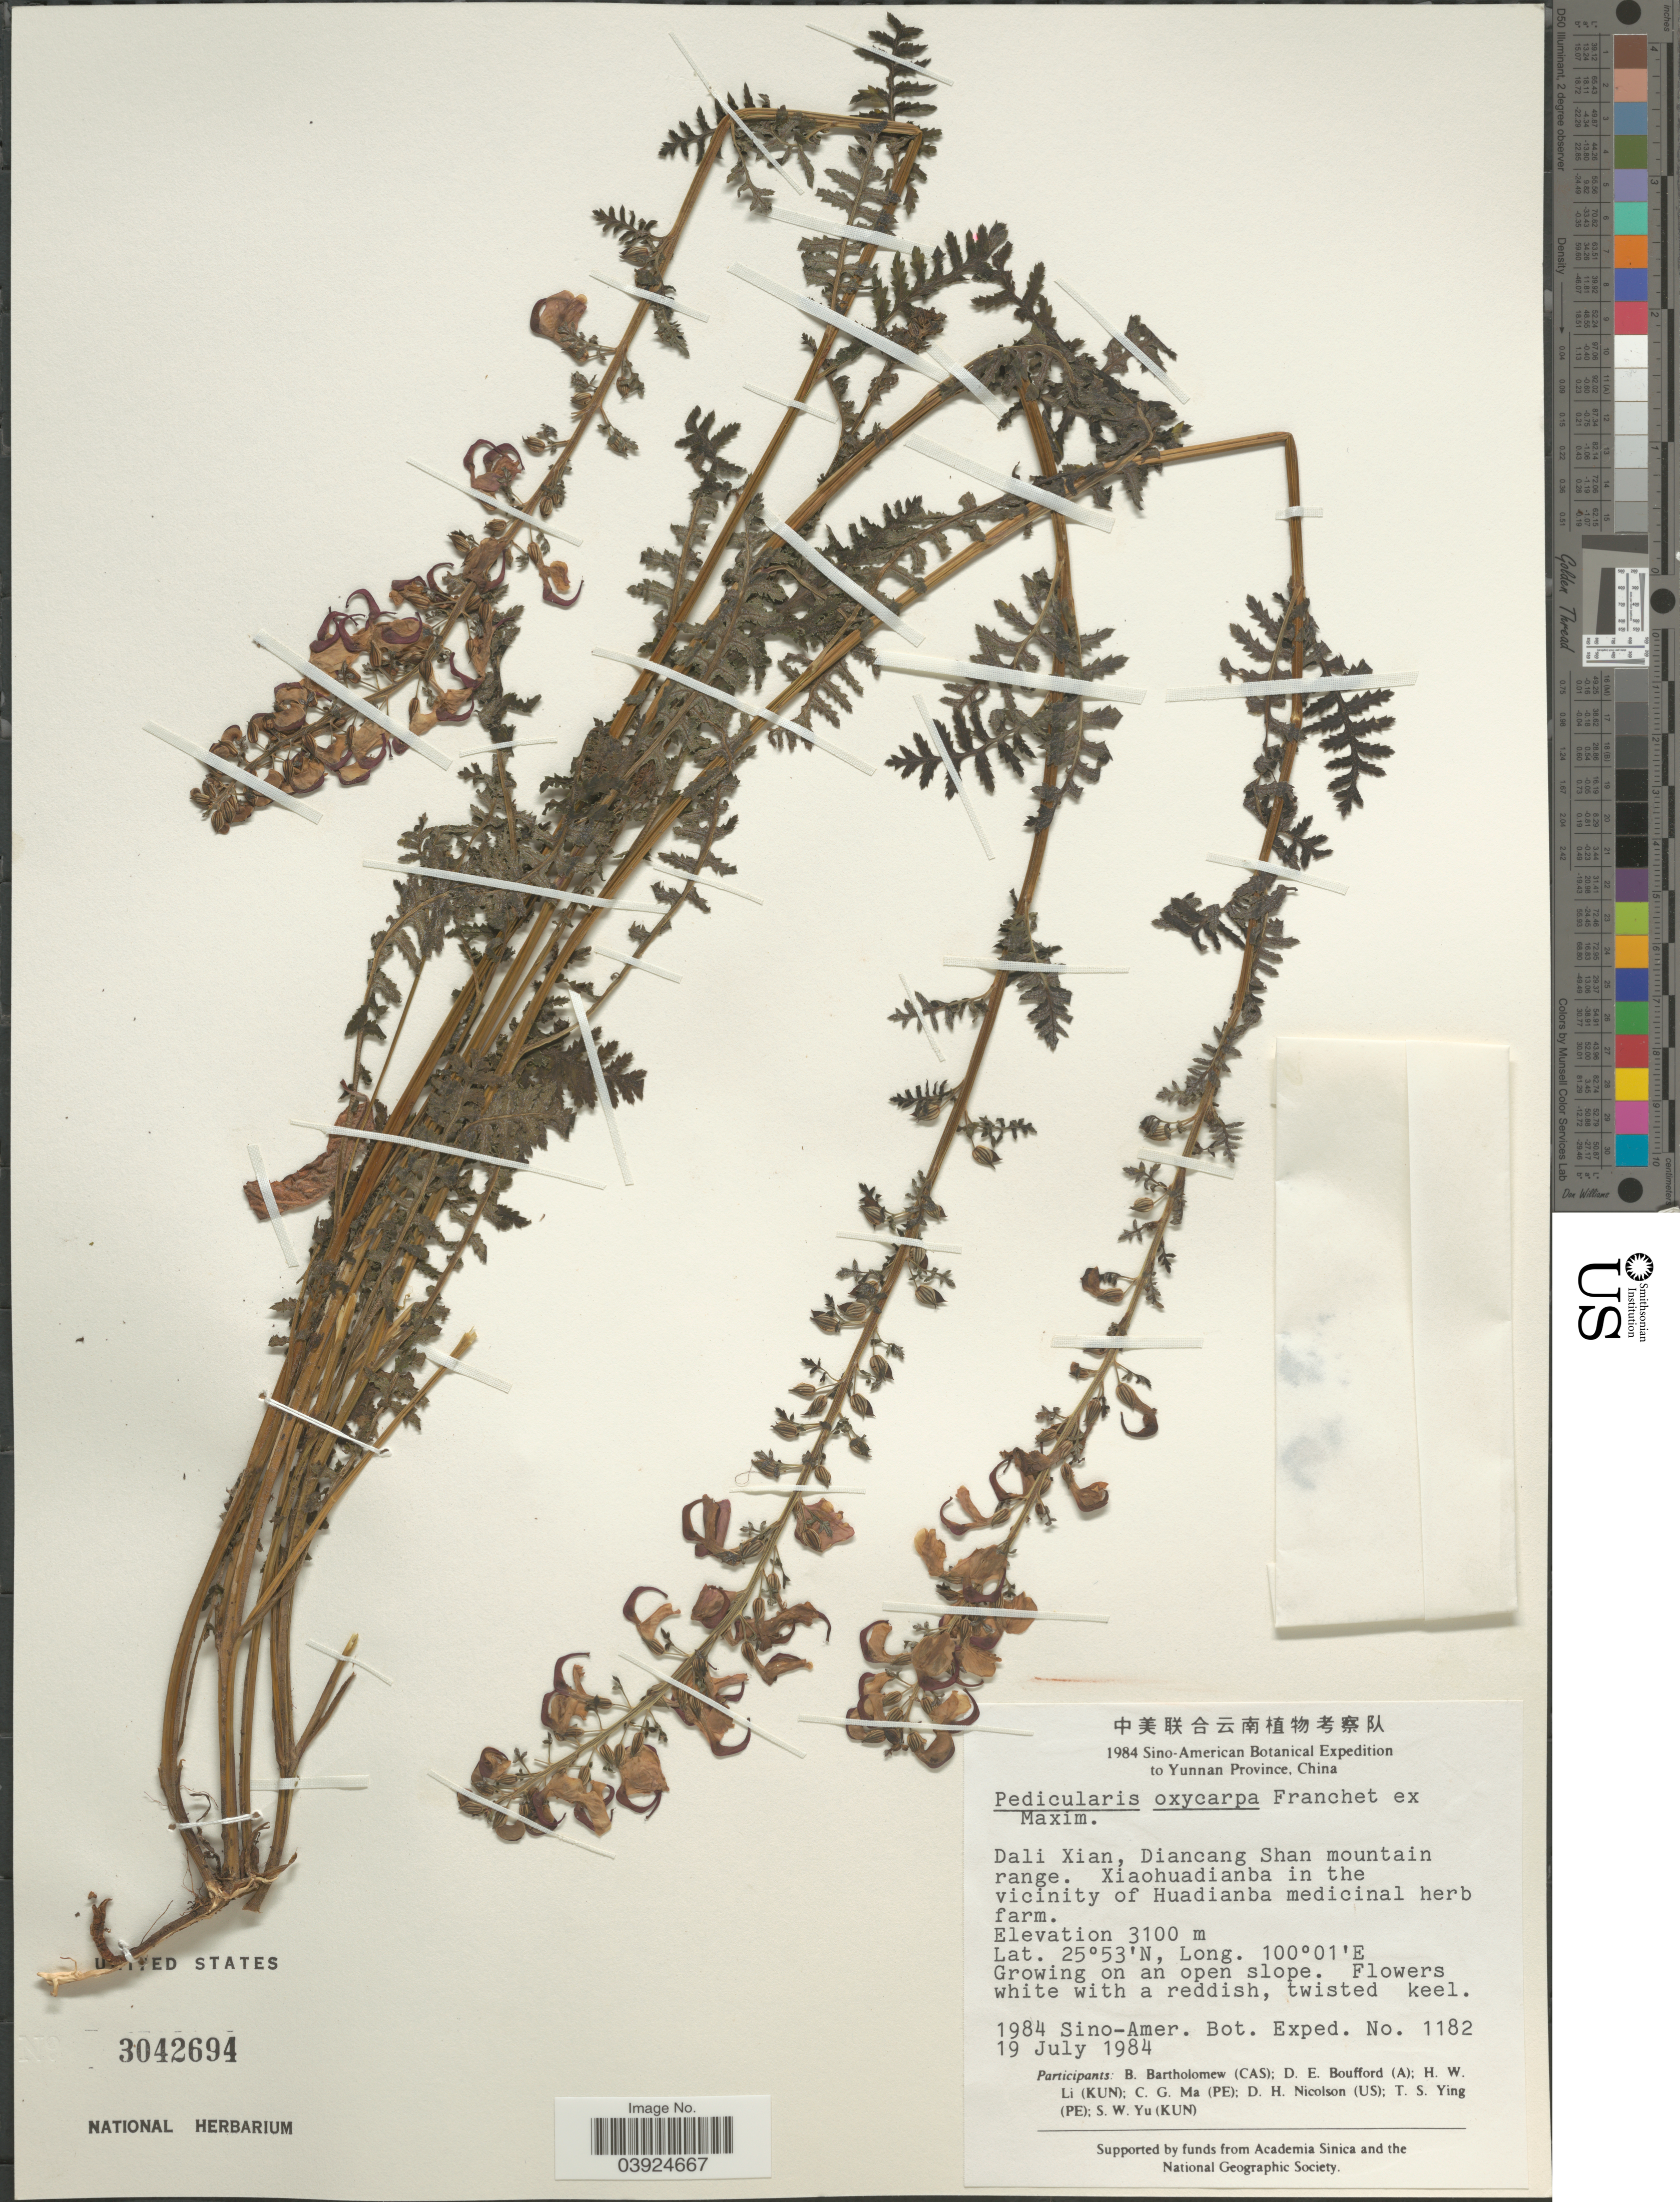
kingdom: Plantae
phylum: Tracheophyta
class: Magnoliopsida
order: Lamiales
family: Orobanchaceae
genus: Pedicularis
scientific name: Pedicularis oxycarpa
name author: Franch. ex Maxim.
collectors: Sino-Amer. Bot. Exped. 1984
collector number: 1182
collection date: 1984-07-19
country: China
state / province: Yunnan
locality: Dali Xian, Diancang Shan mountain range. Xiaohuadianba in the vicinity of Huadianba medicinal herb farm.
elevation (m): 3100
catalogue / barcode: US 3042694